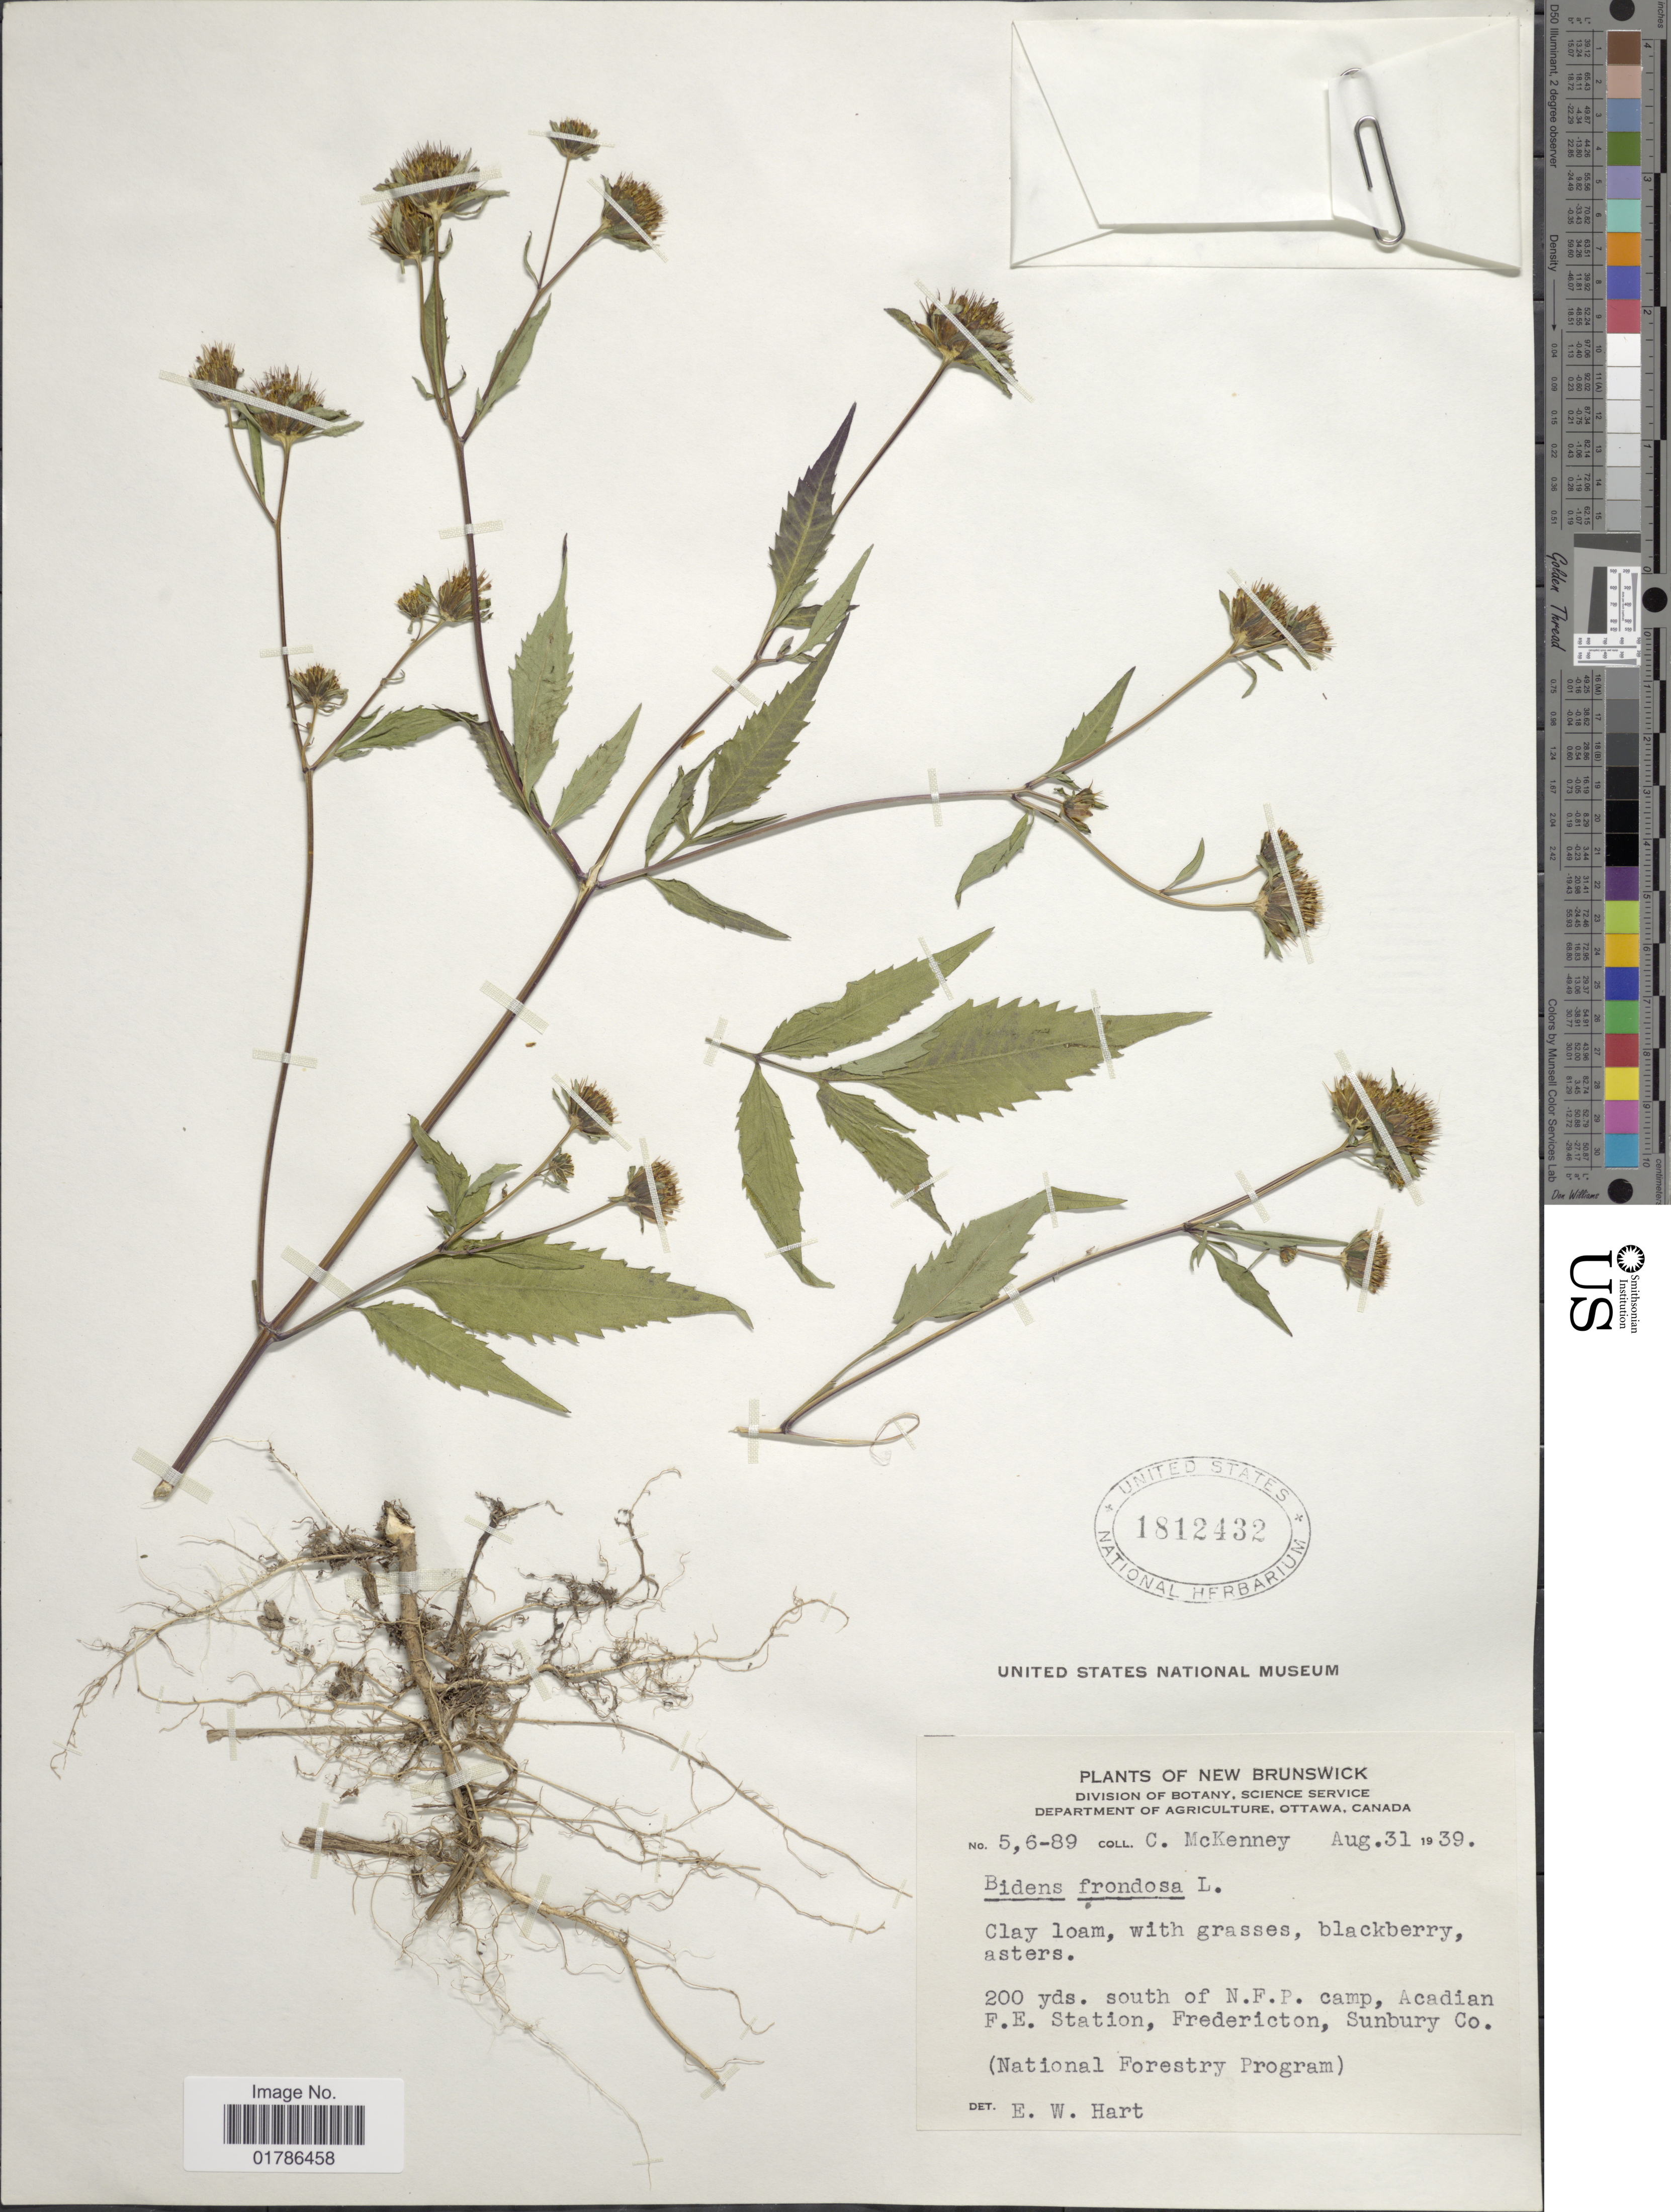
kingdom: Plantae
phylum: Tracheophyta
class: Magnoliopsida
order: Asterales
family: Asteraceae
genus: Bidens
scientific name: Bidens frondosa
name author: L.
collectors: C. McKenney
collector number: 56-89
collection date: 1939-08-31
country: Canada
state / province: New Brunswick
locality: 200 yds. south of N. F. P. camp, Acadian F. E. Station, Fredericton, Sunbury Co.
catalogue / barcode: US 1812432